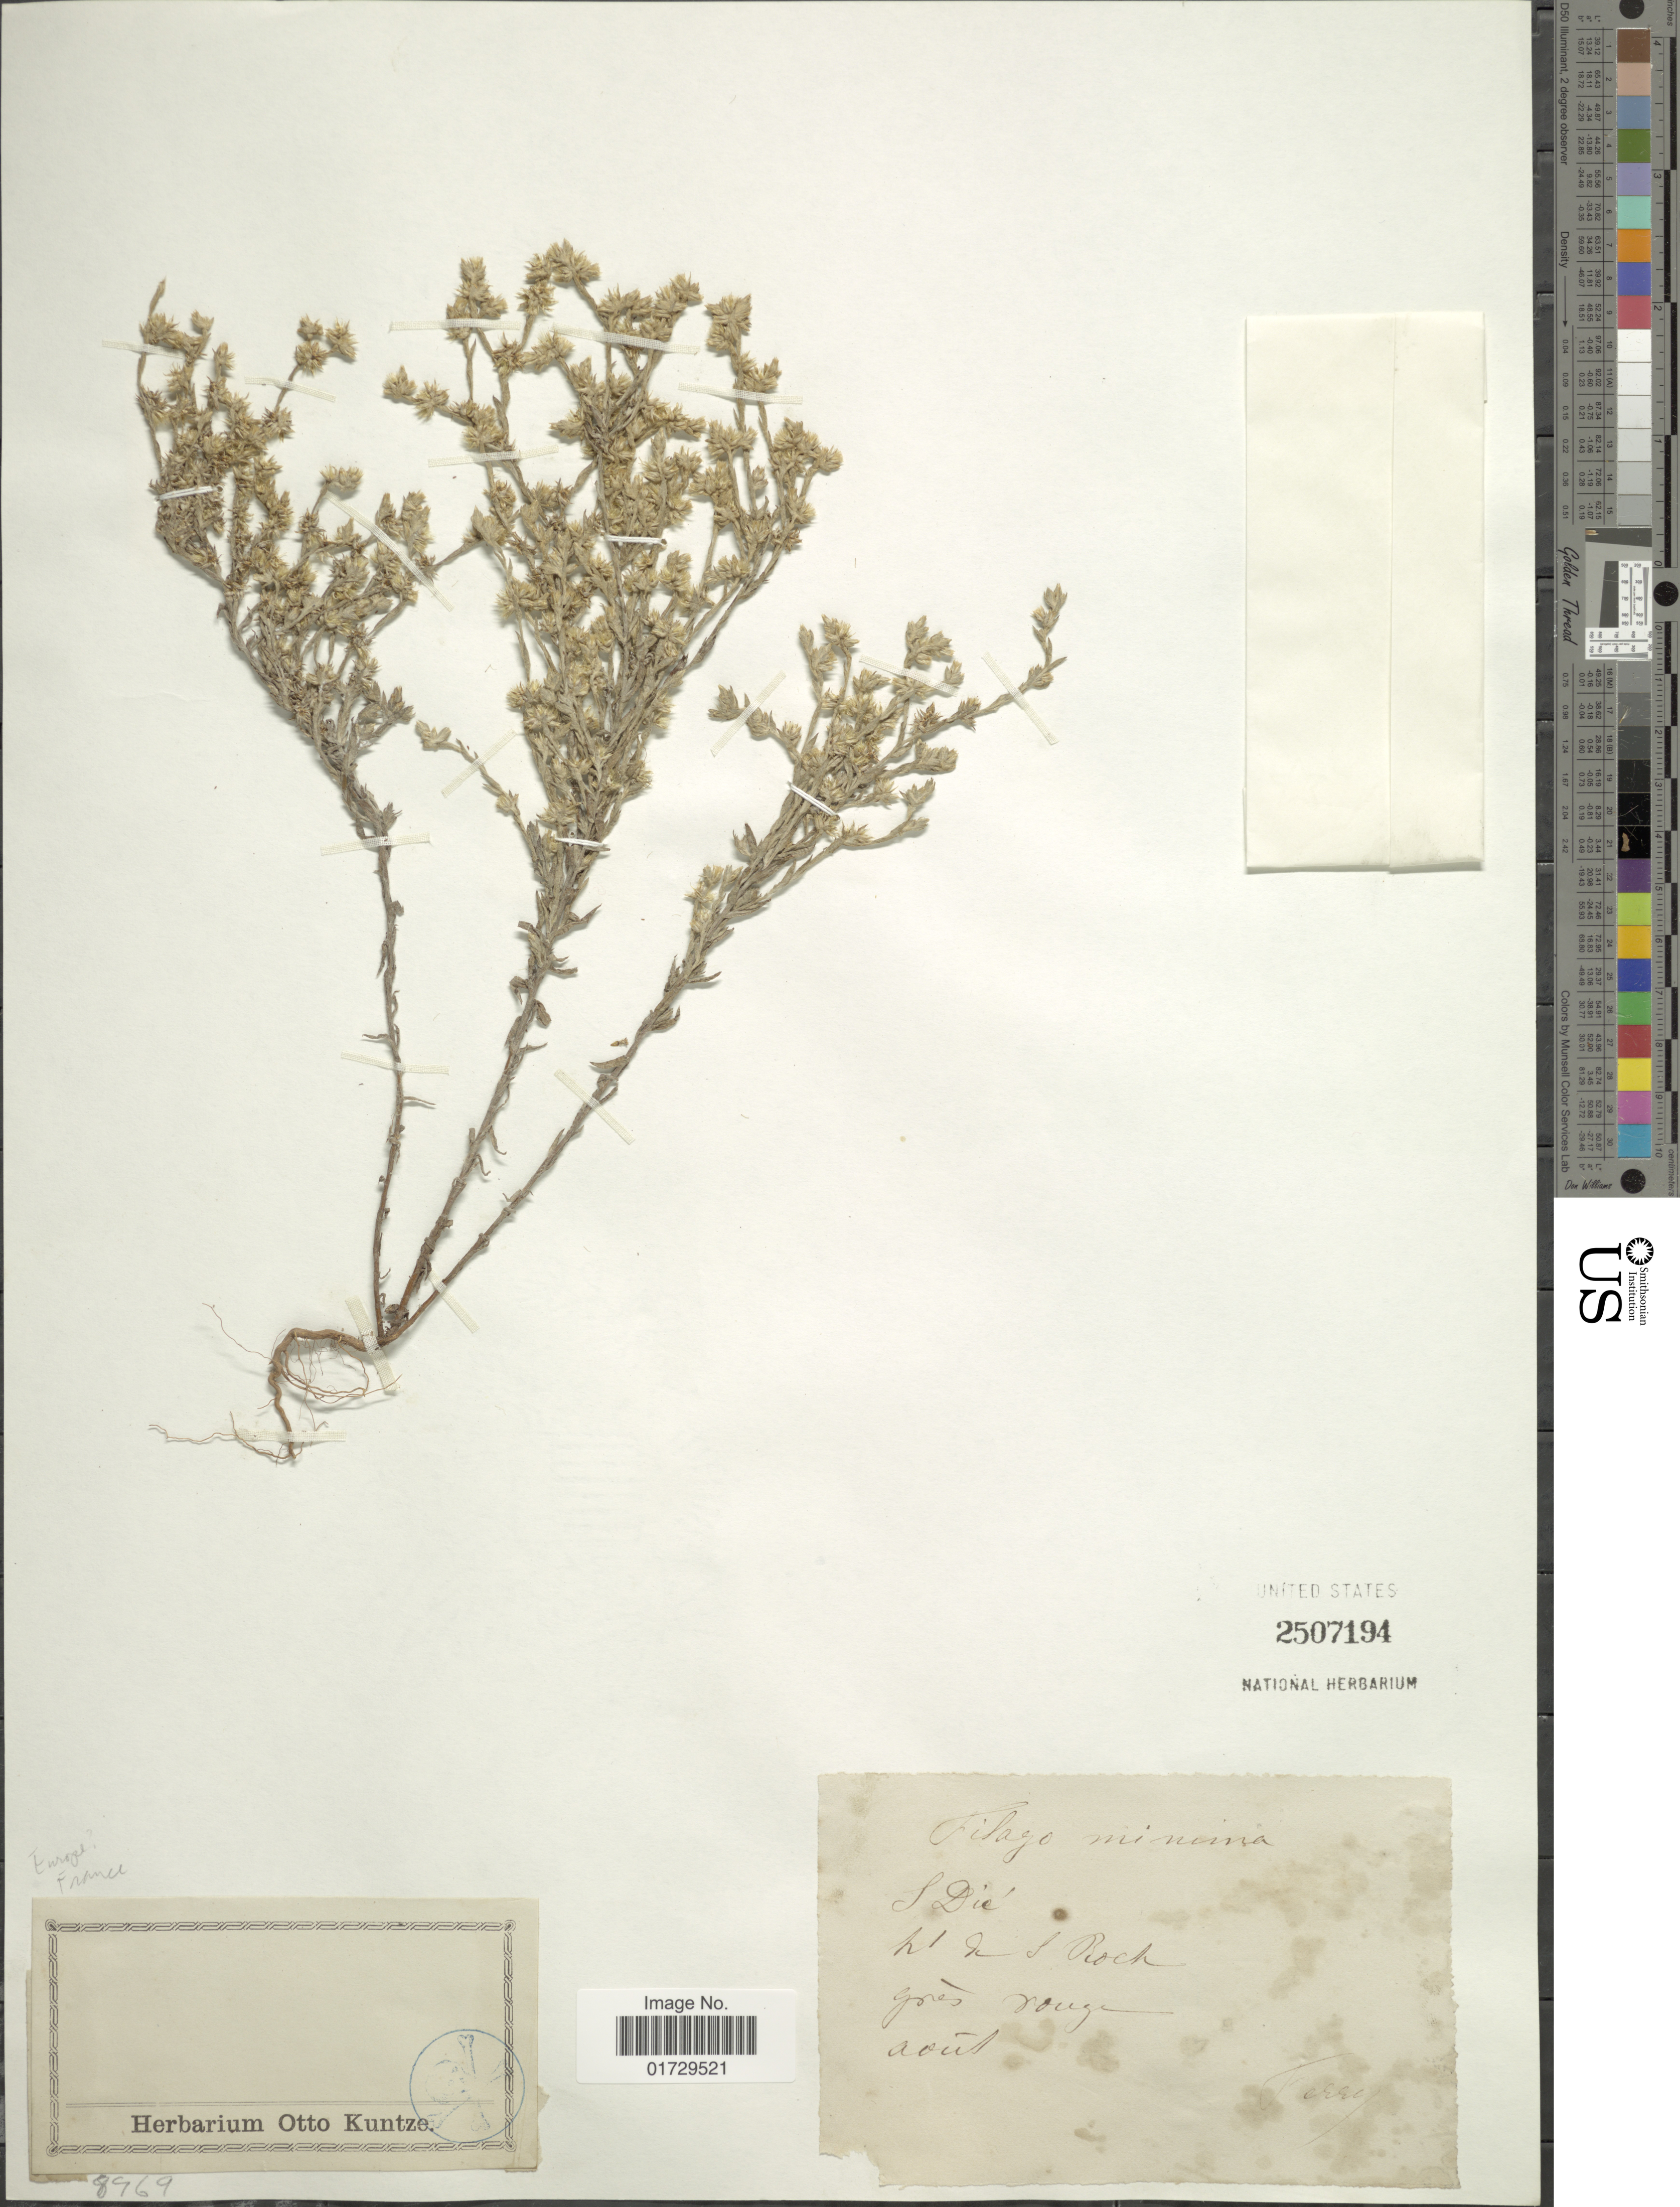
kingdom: Plantae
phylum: Tracheophyta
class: Magnoliopsida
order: Asterales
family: Asteraceae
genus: Filago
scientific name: Filago minima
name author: (Sm.) Pers.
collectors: Ferry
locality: [illegible text], Agnes Rouge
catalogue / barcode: US 2507194